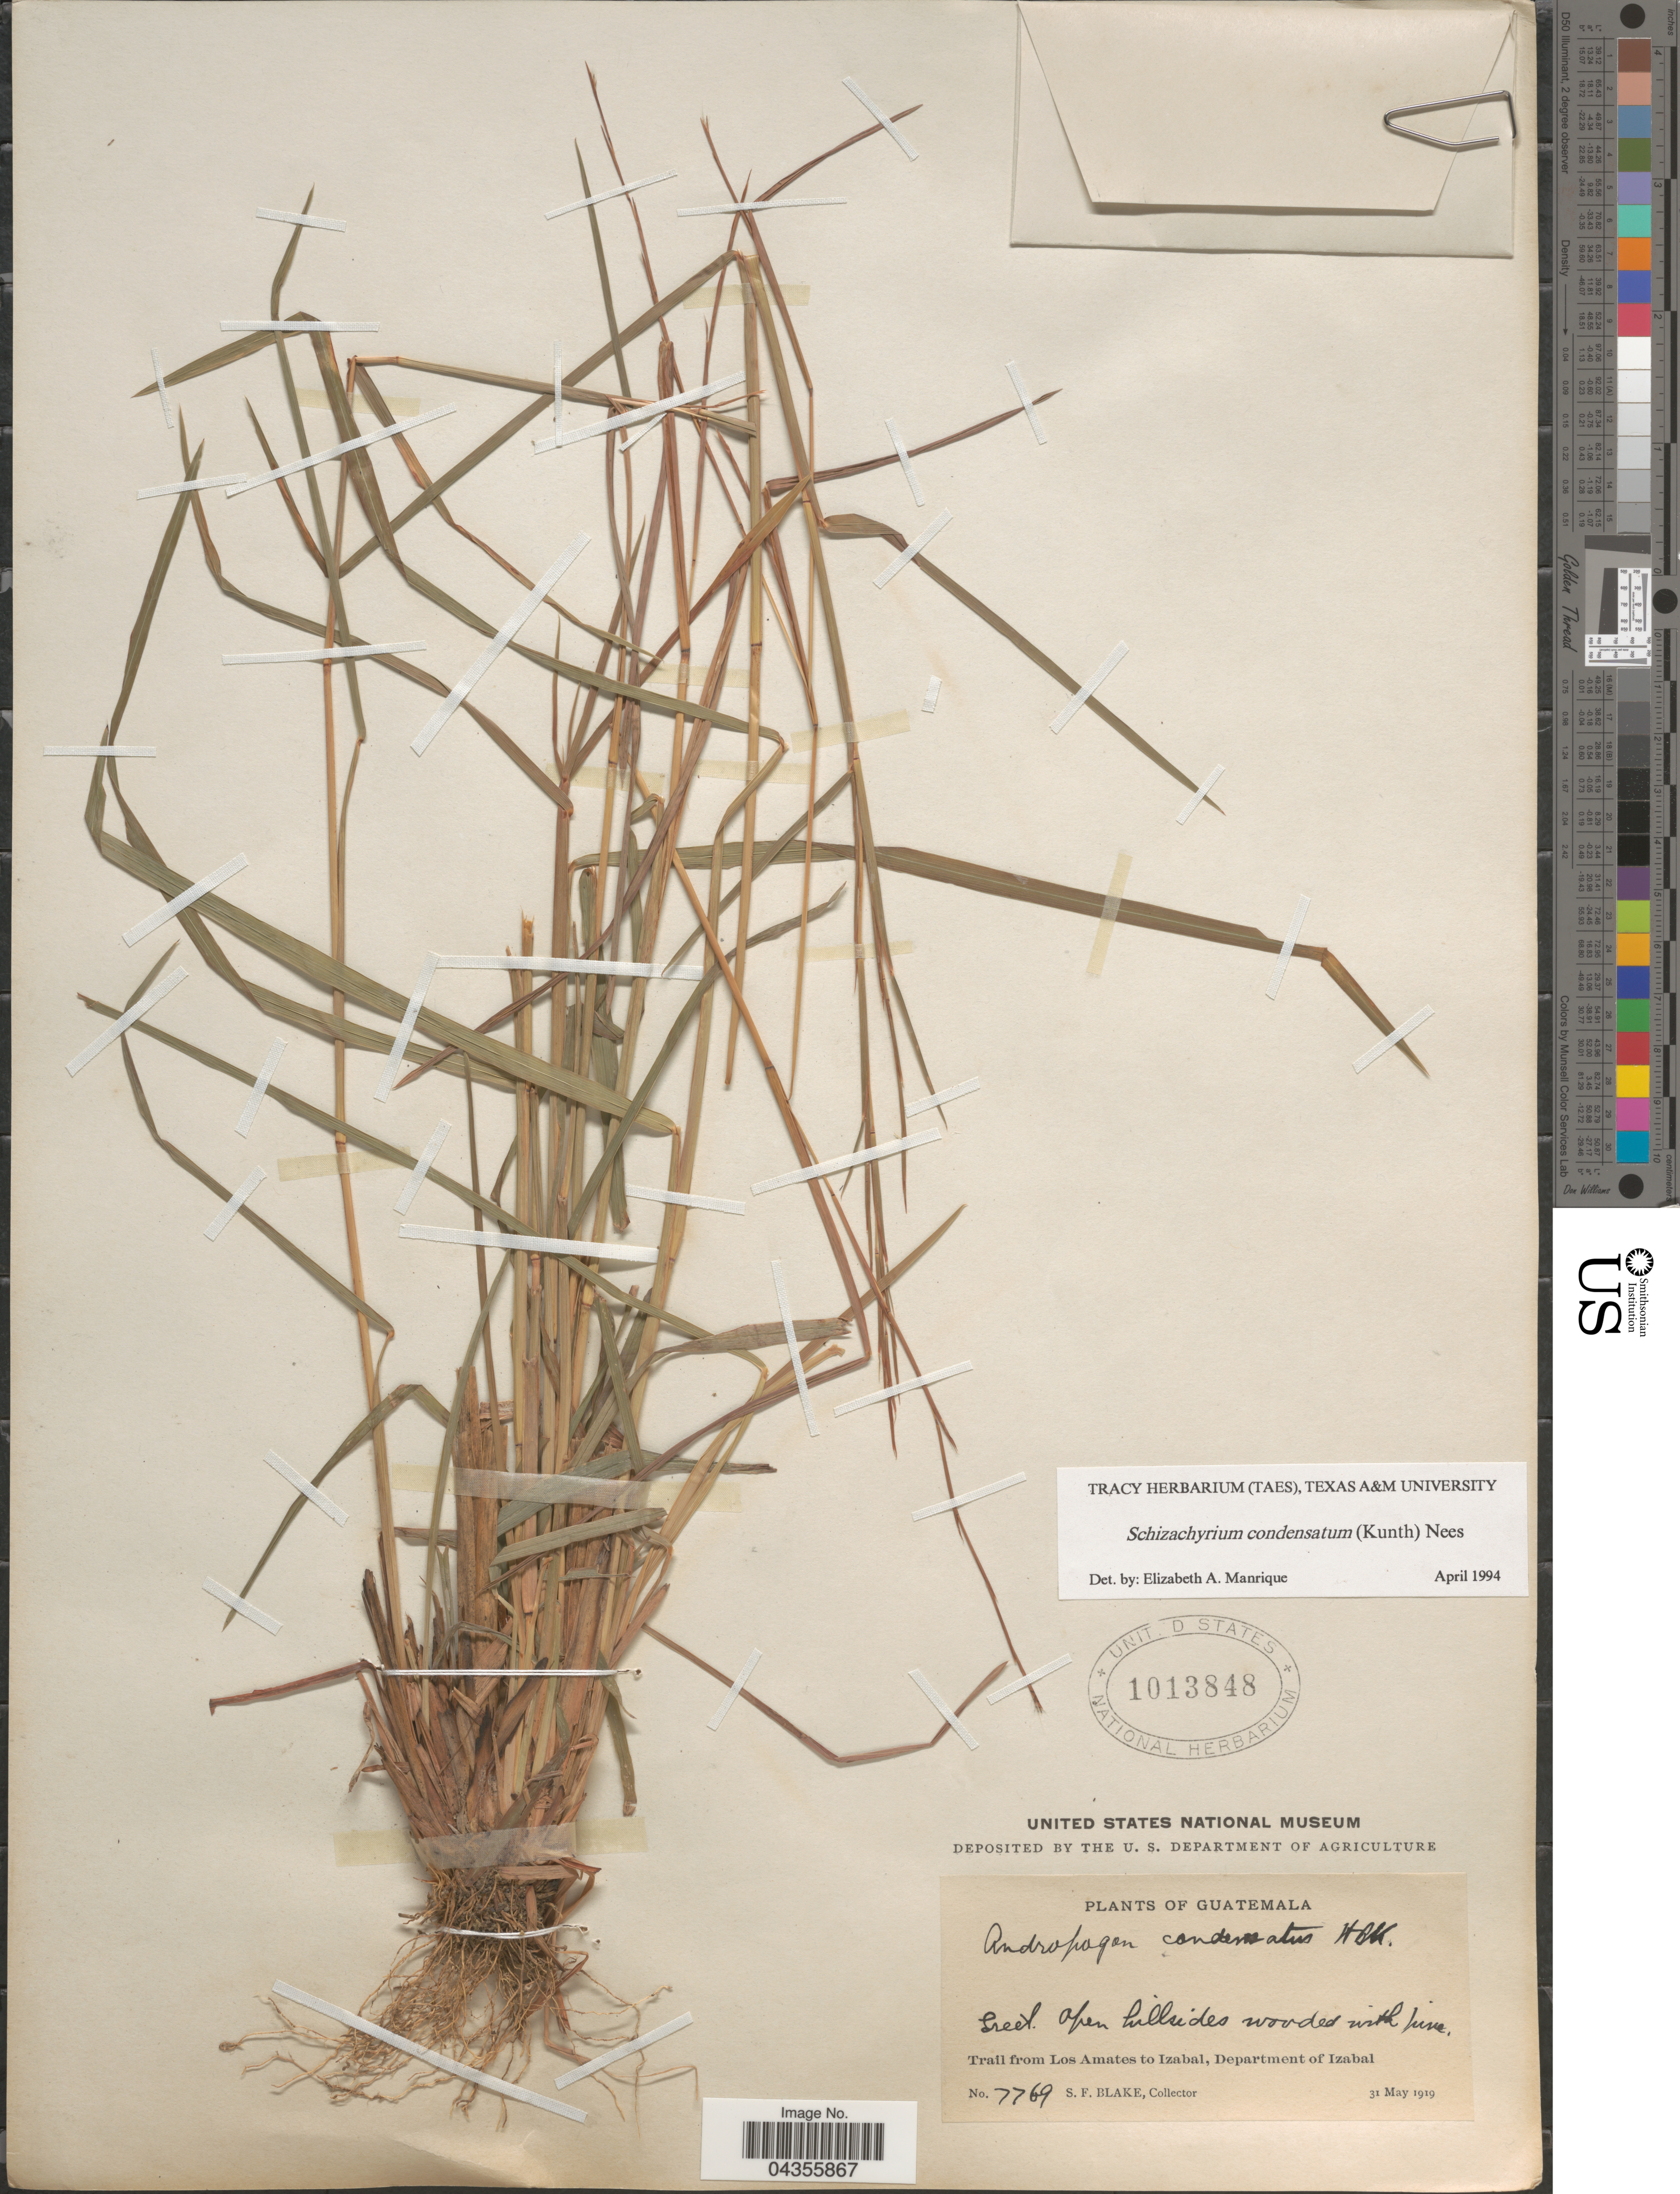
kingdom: Plantae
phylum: Tracheophyta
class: Liliopsida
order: Poales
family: Poaceae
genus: Schizachyrium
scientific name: Schizachyrium condensatum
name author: (Kunth) Nees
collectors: S. Blake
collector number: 7769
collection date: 1919-05-31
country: Guatemala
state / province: Izabal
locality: Trail from Los Amates to Izabal, Department of Izabal.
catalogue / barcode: US 1013848